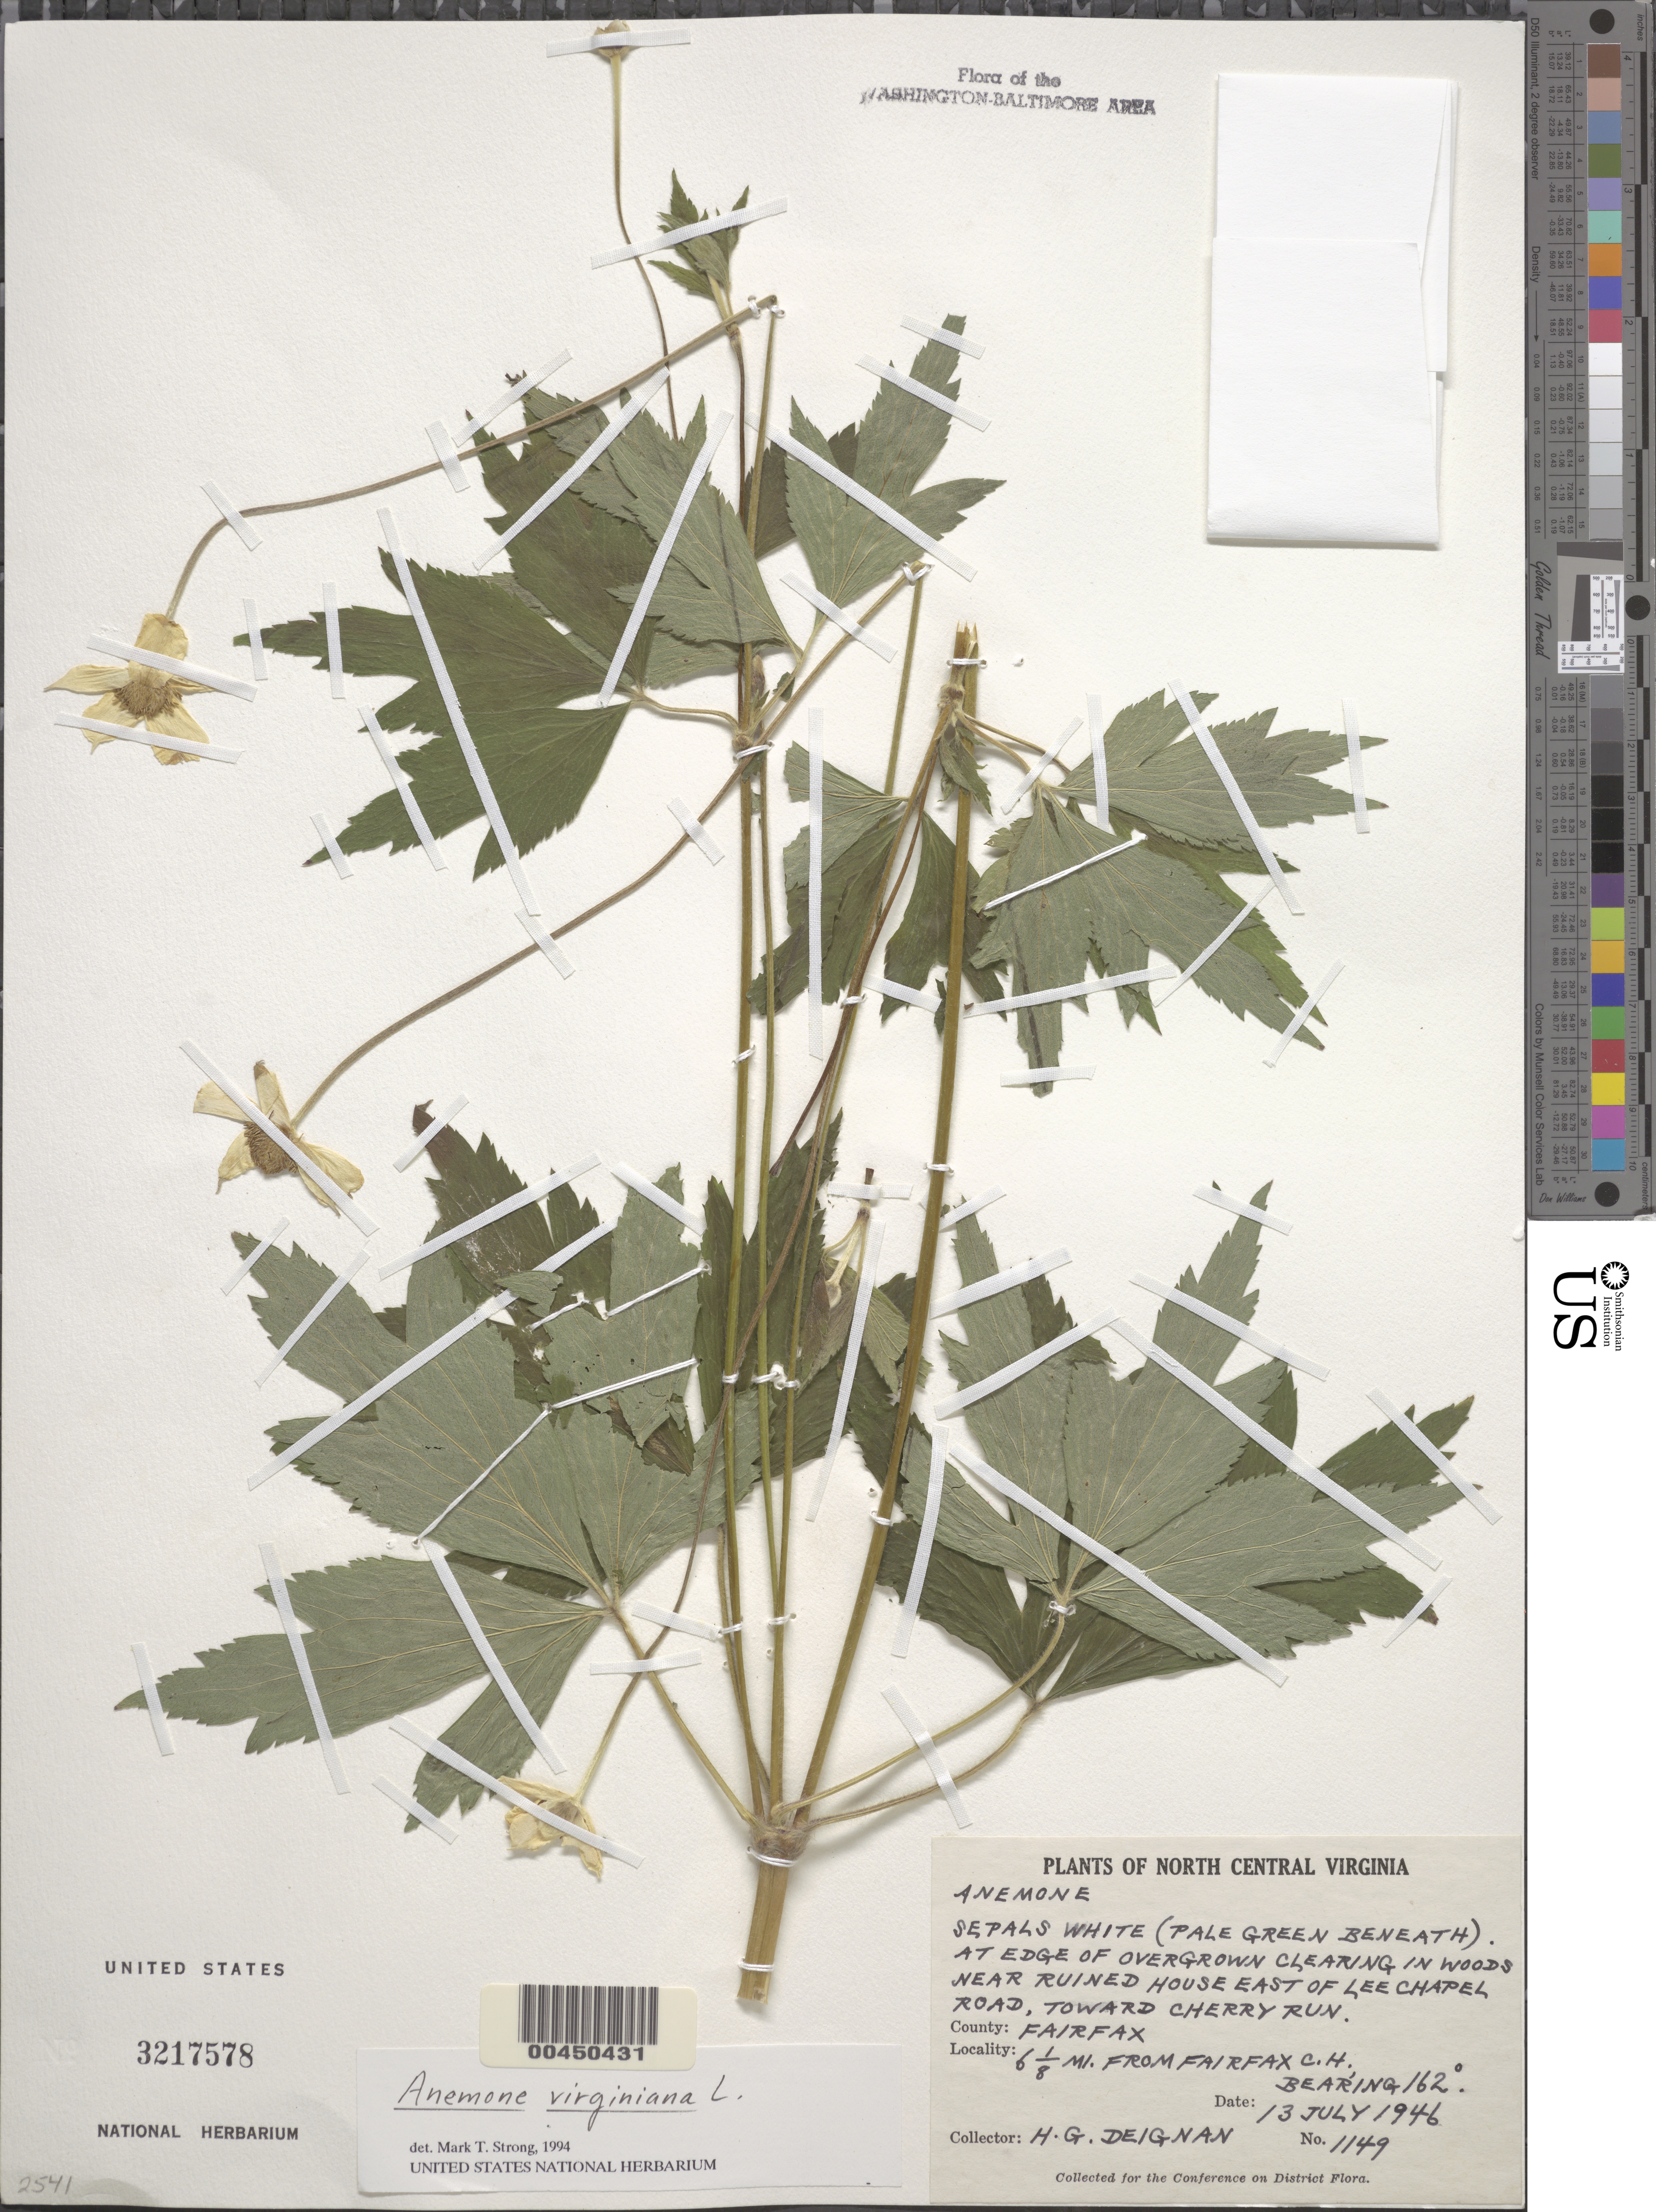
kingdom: Plantae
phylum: Tracheophyta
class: Magnoliopsida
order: Ranunculales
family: Ranunculaceae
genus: Anemone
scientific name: Anemone virginiana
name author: L.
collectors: H. Deignan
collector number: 1149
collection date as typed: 13 Jul 1946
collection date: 1946-07-13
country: United States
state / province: Virginia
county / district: Fairfax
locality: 6 1/8 Mi from Fairfax Court House, ruin house in woods E of Lee Chapel road,between Cherry and Peyton Runs.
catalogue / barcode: US 3217578